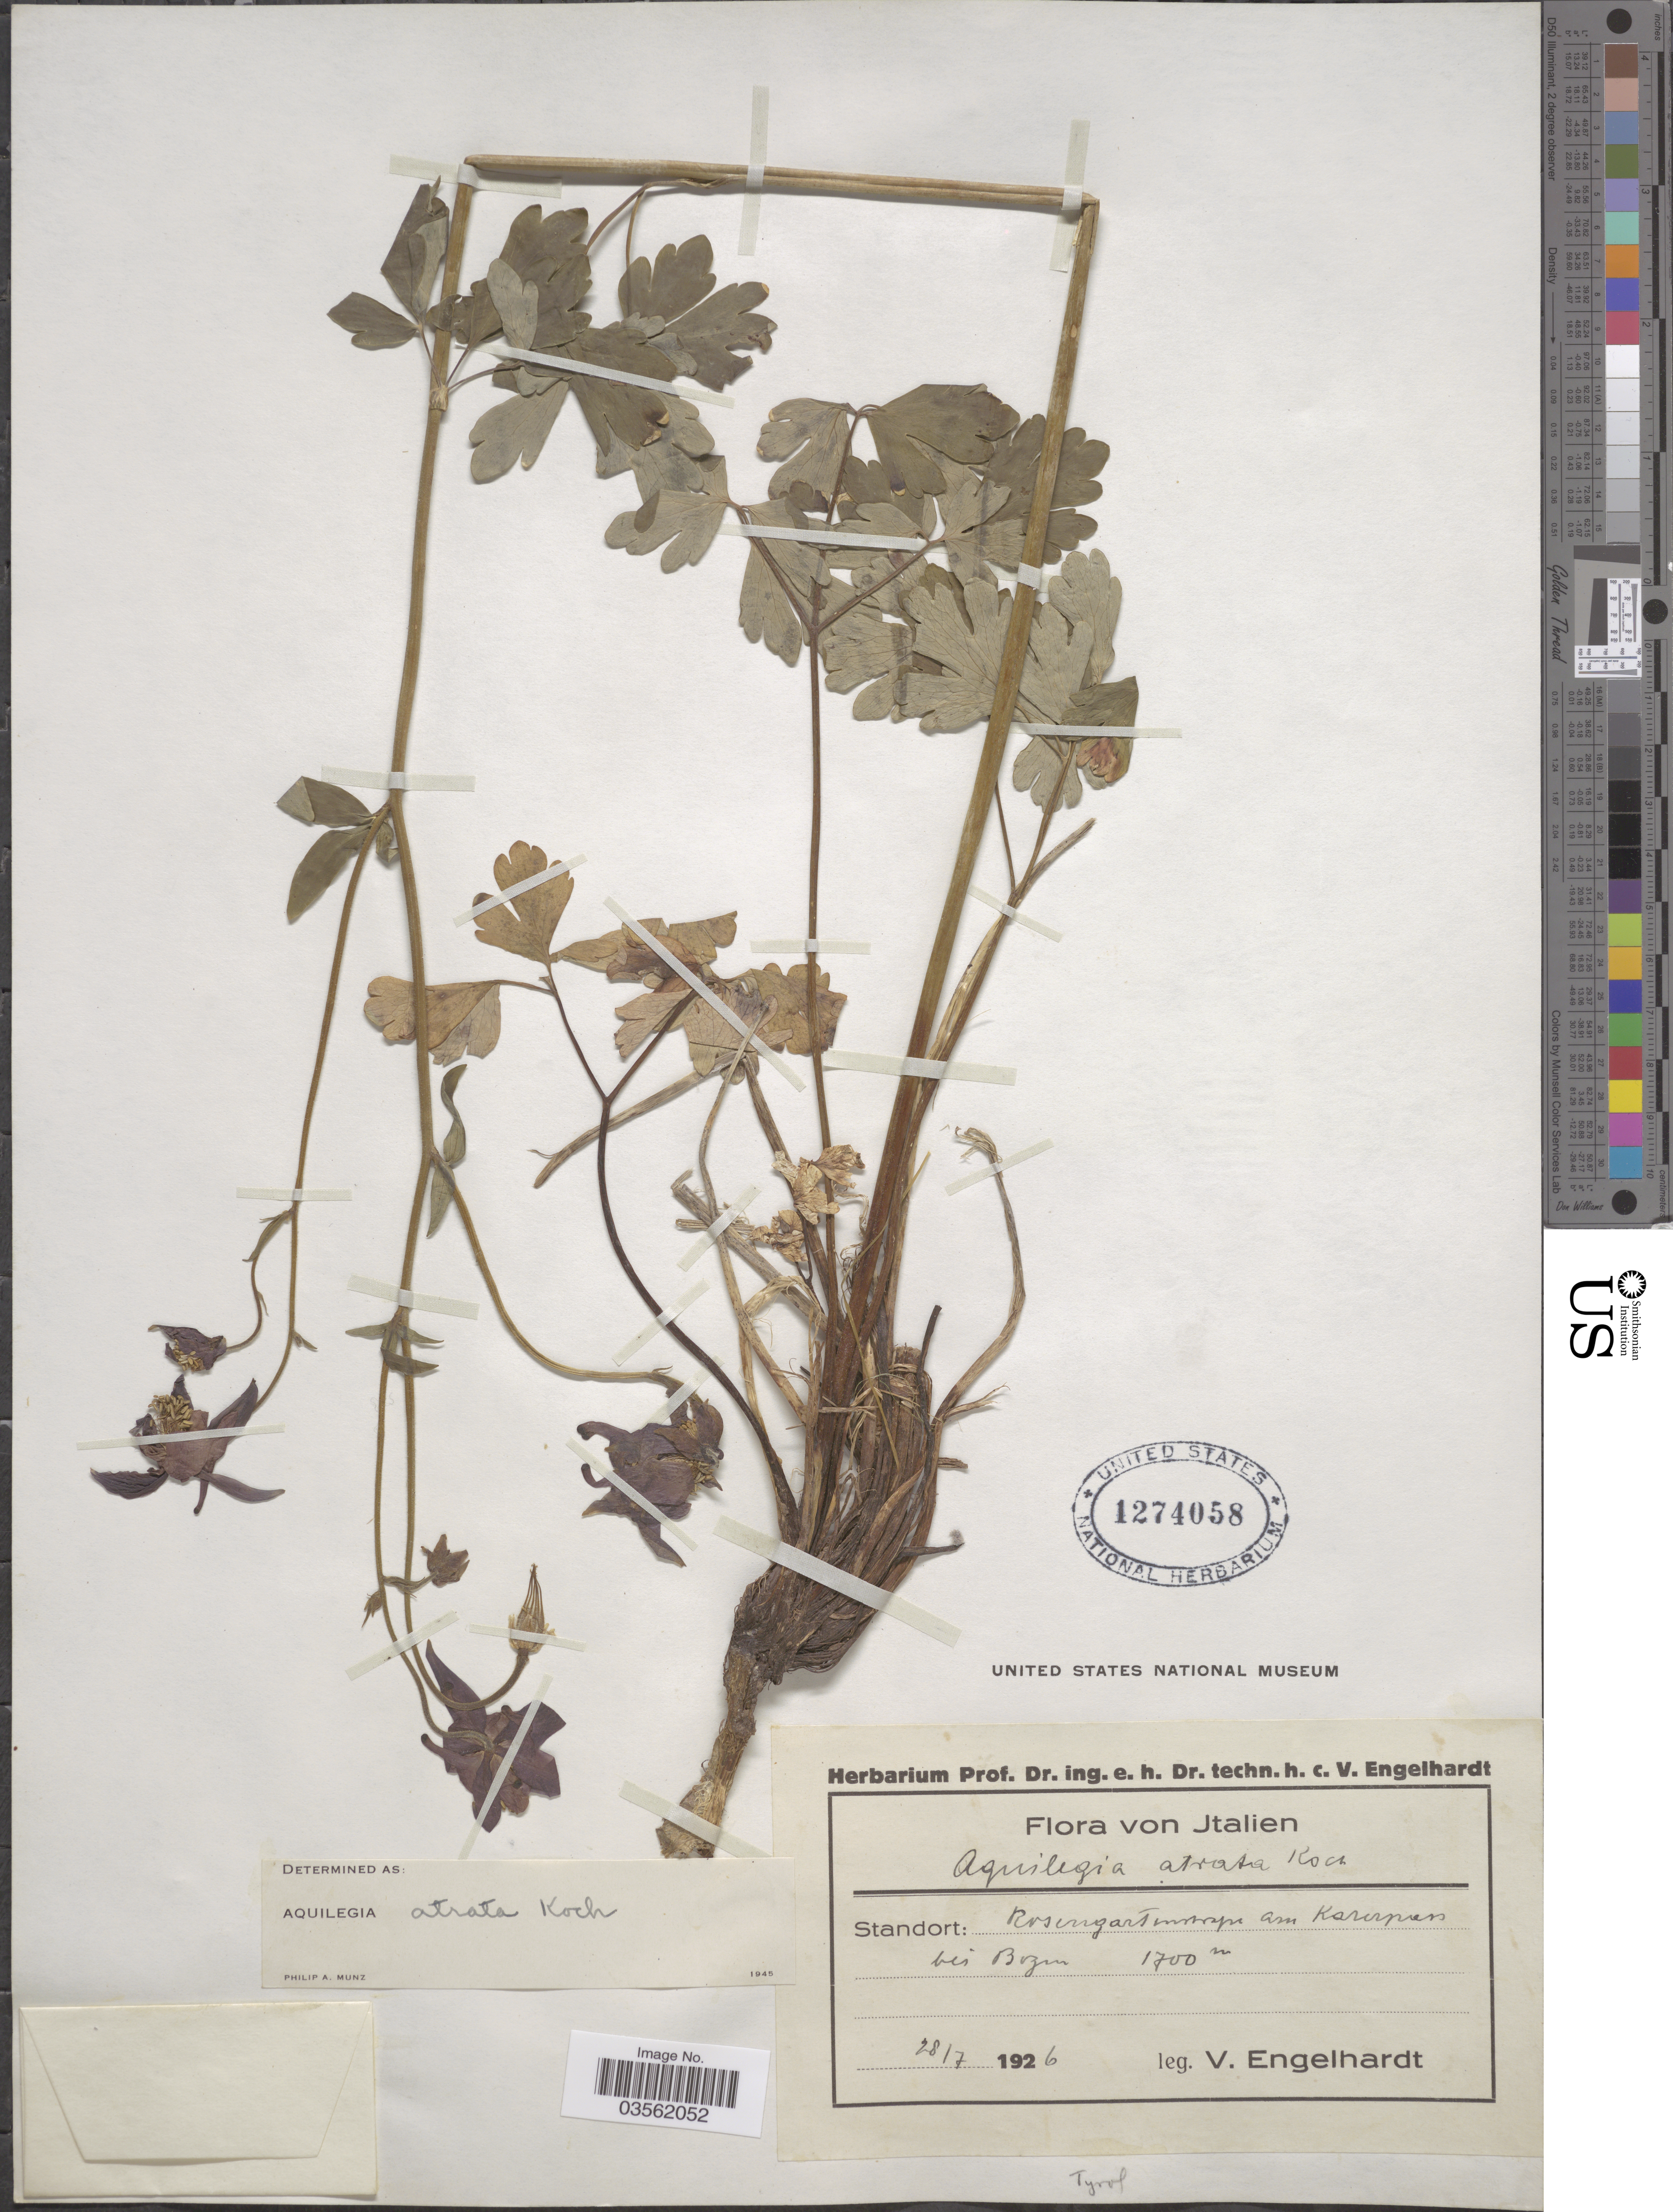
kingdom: Plantae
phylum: Tracheophyta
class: Magnoliopsida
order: Ranunculales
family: Ranunculaceae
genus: Aquilegia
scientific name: Aquilegia atrata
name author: Koch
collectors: V. Engelhardt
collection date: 1926-07-28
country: Italy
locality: Rosengartenstrasse am Kaserpress bei Bozen. [interpreted] Tyrol.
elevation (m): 1700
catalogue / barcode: US 1274058